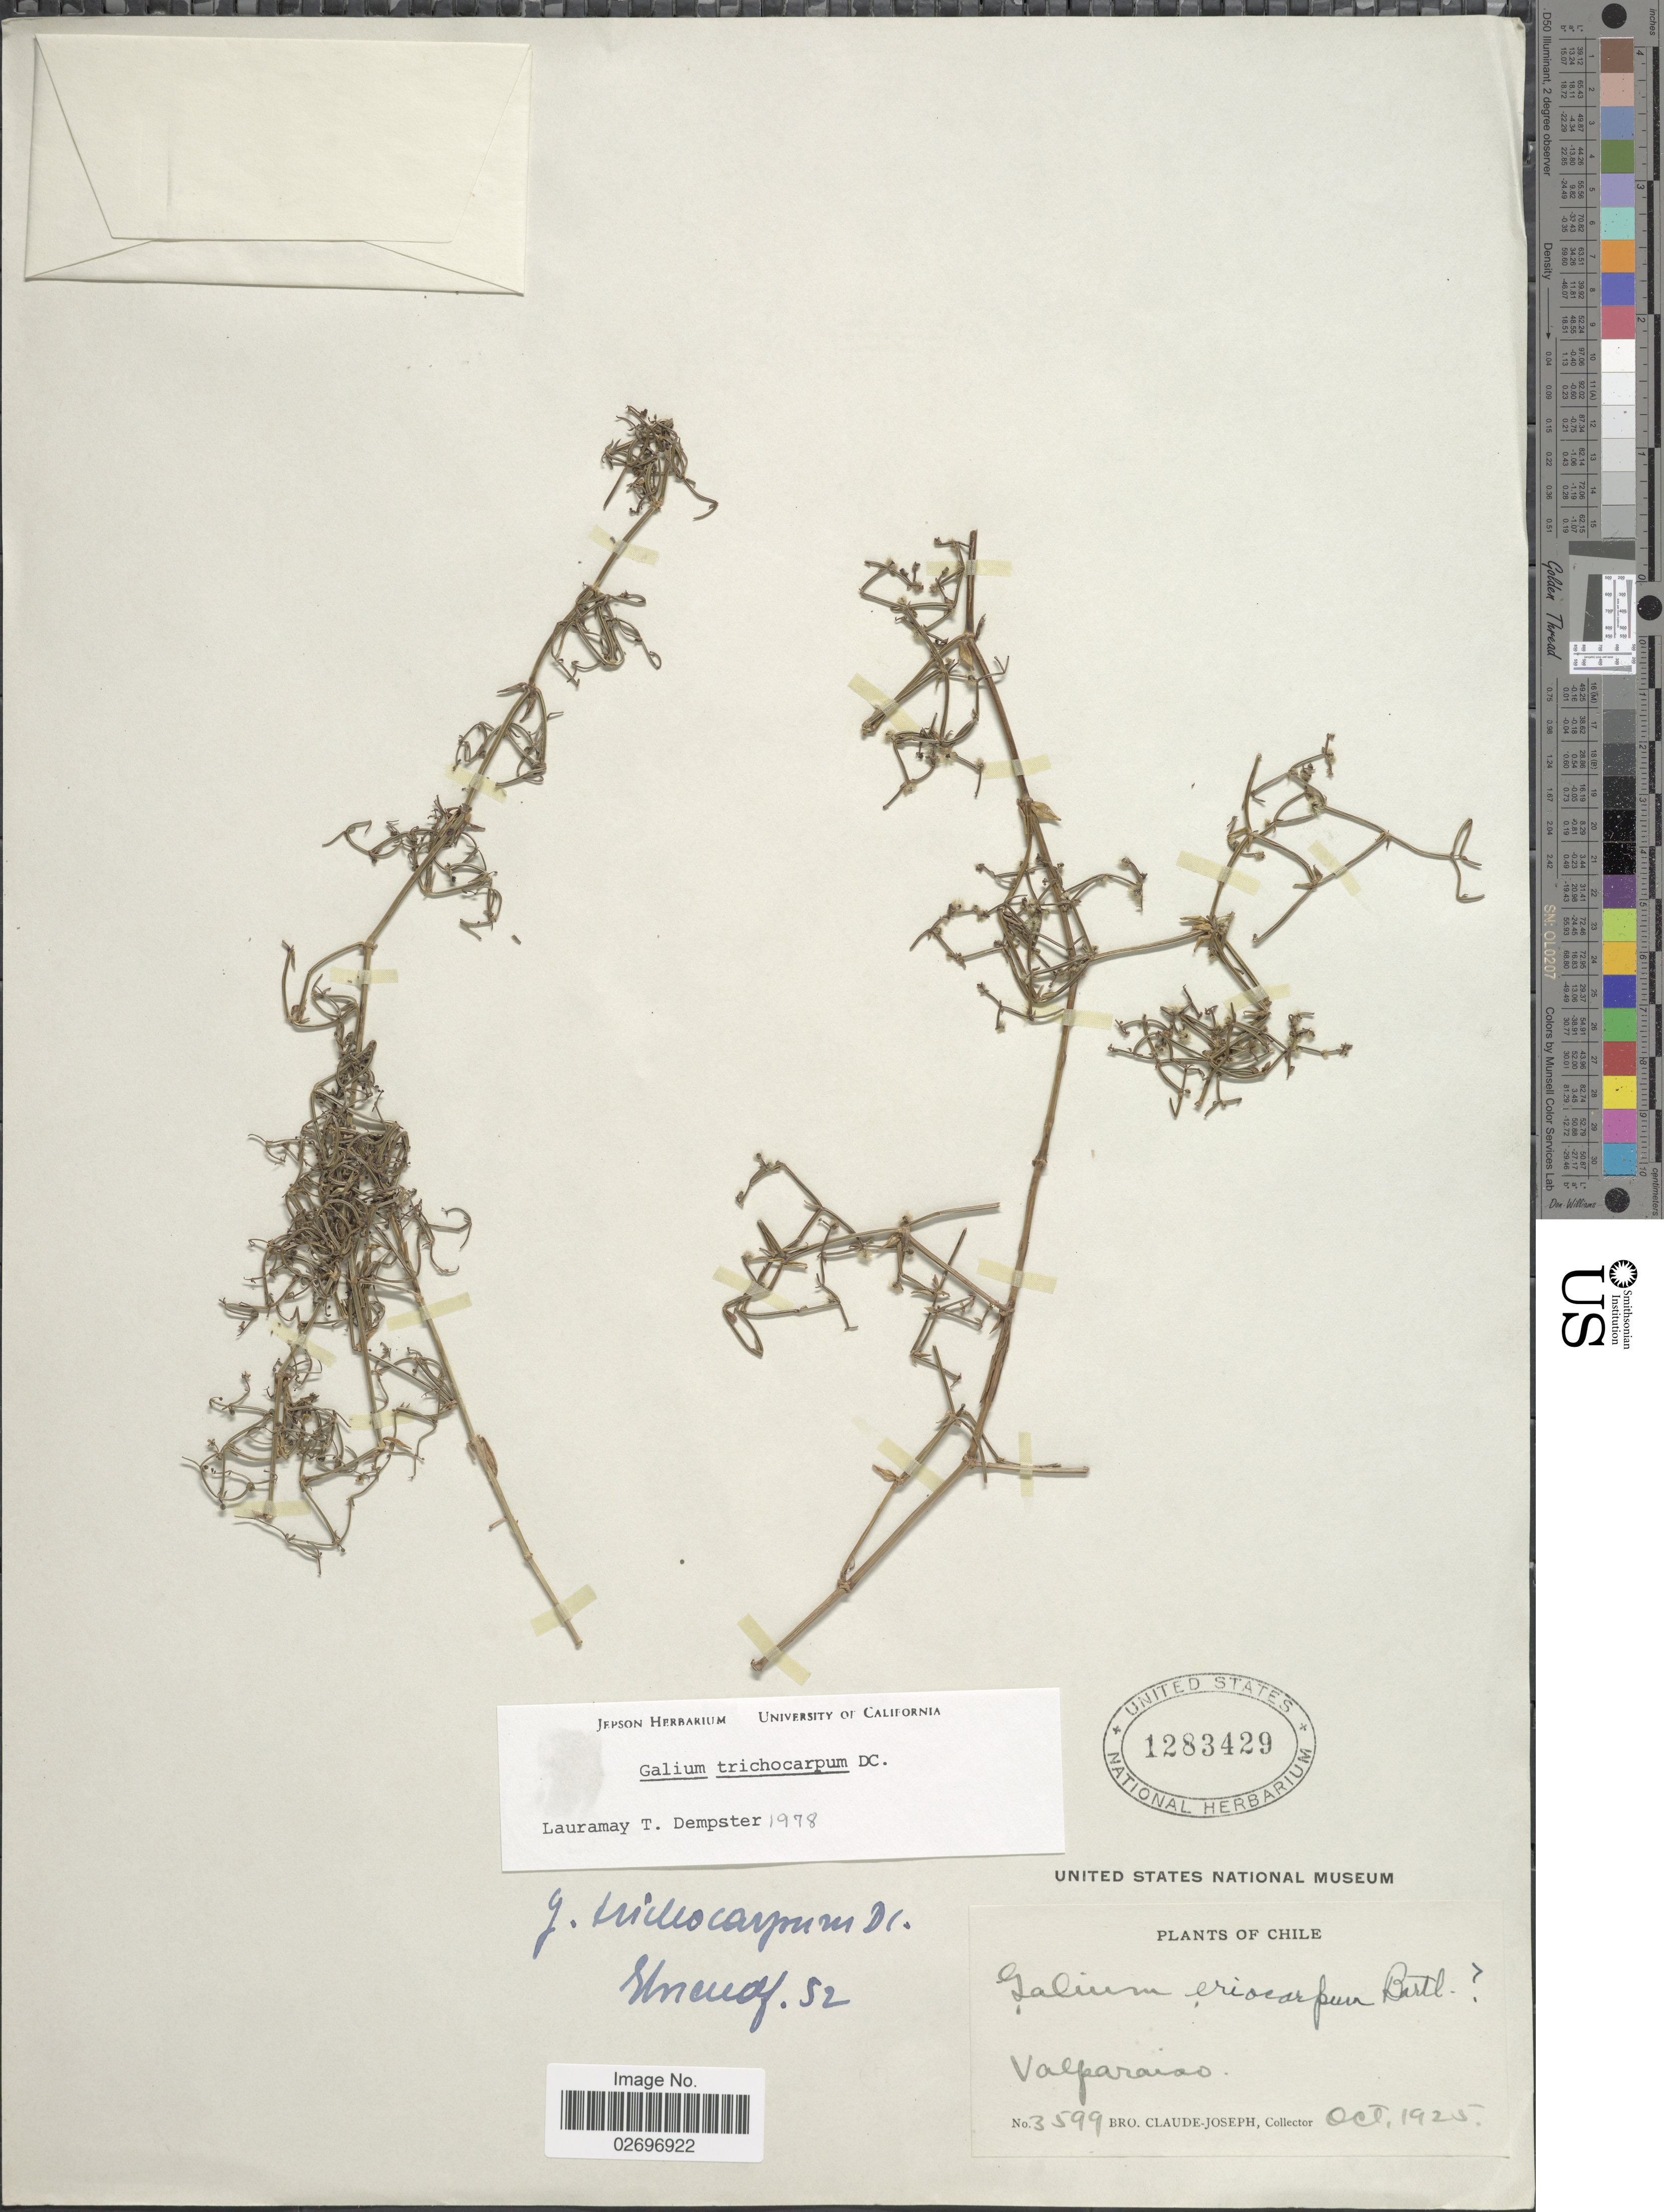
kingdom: Plantae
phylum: Tracheophyta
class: Magnoliopsida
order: Gentianales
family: Rubiaceae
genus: Galium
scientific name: Galium trichocarpum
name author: DC.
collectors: Bro. Claude-Joseph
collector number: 3599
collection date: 1925-10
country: Chile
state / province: Valparaíso (V)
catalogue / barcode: US 1283429